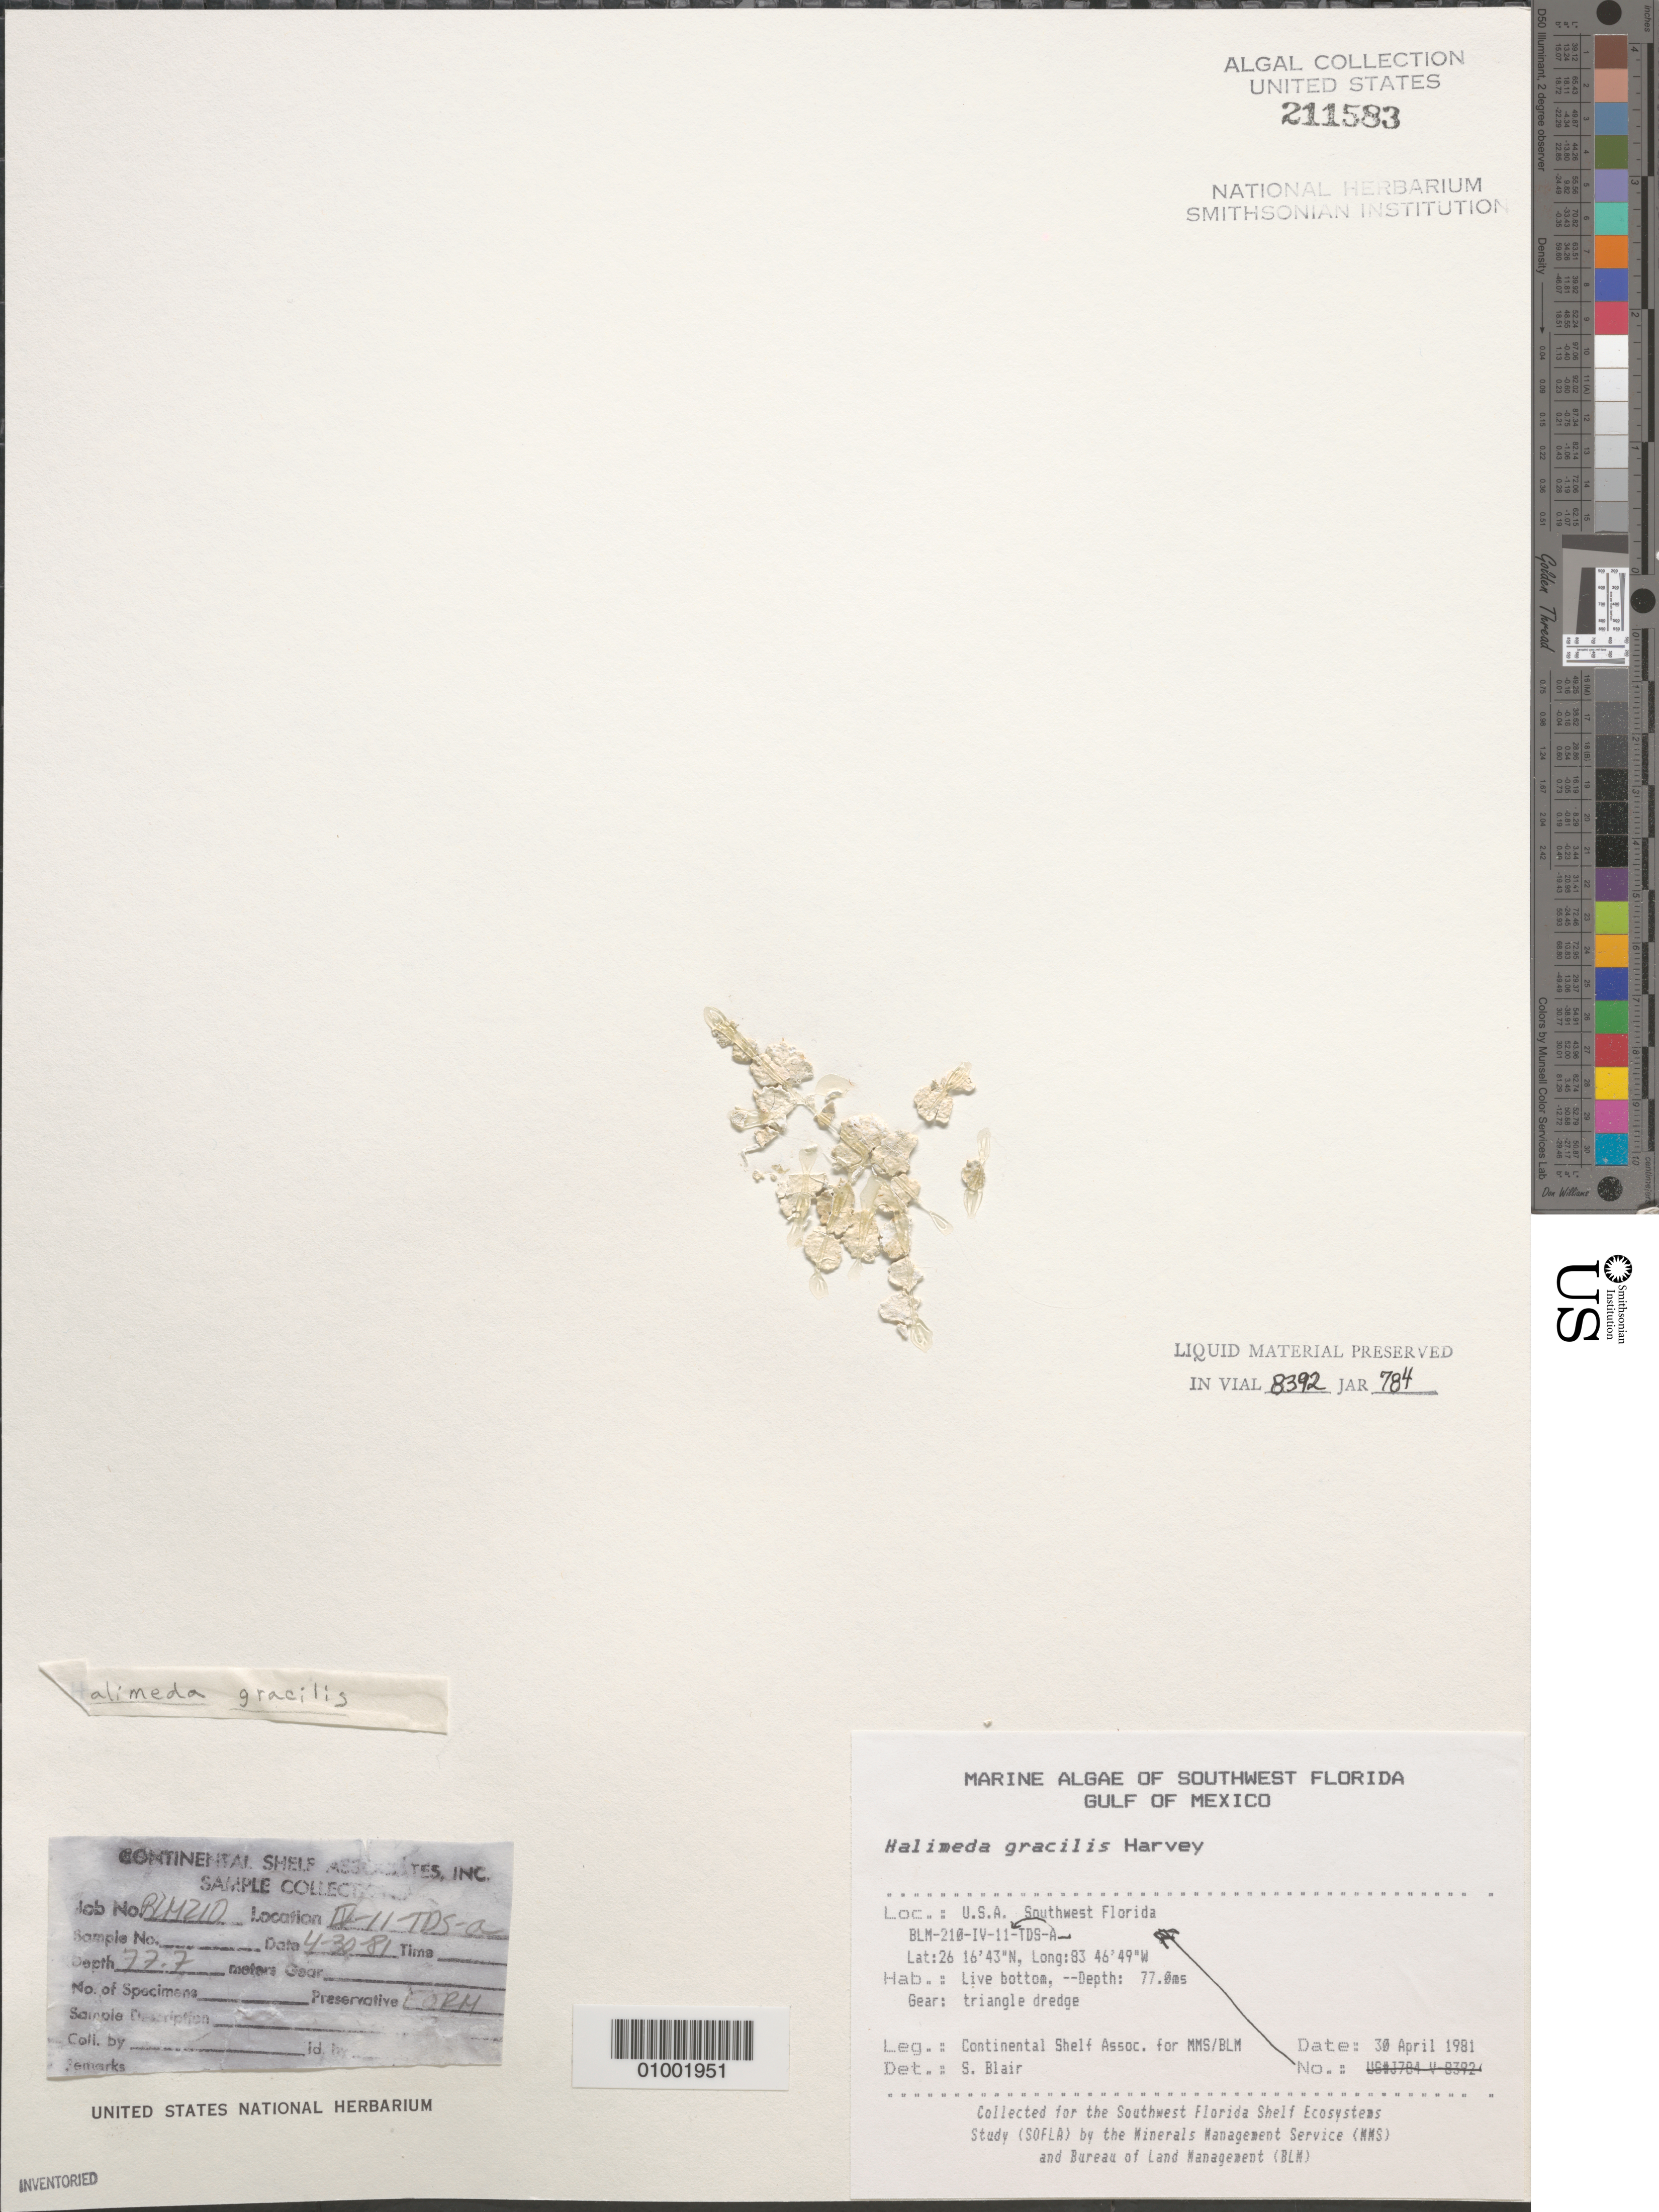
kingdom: Plantae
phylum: Chlorophyta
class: Ulvophyceae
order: Bryopsidales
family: Halimedaceae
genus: Halimeda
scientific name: Halimeda gracilis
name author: Harv. ex J. Agardh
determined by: Blair, S. M.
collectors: Continental Shelf Associates for the MMS/BLM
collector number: BLM-210-IV-11-A-TDS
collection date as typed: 30 Apr 1981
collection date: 1981-04-30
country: United States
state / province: Florida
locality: Gulf of Mexico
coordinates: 26 16'43"N, 83 46'49"W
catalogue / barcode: US 211583